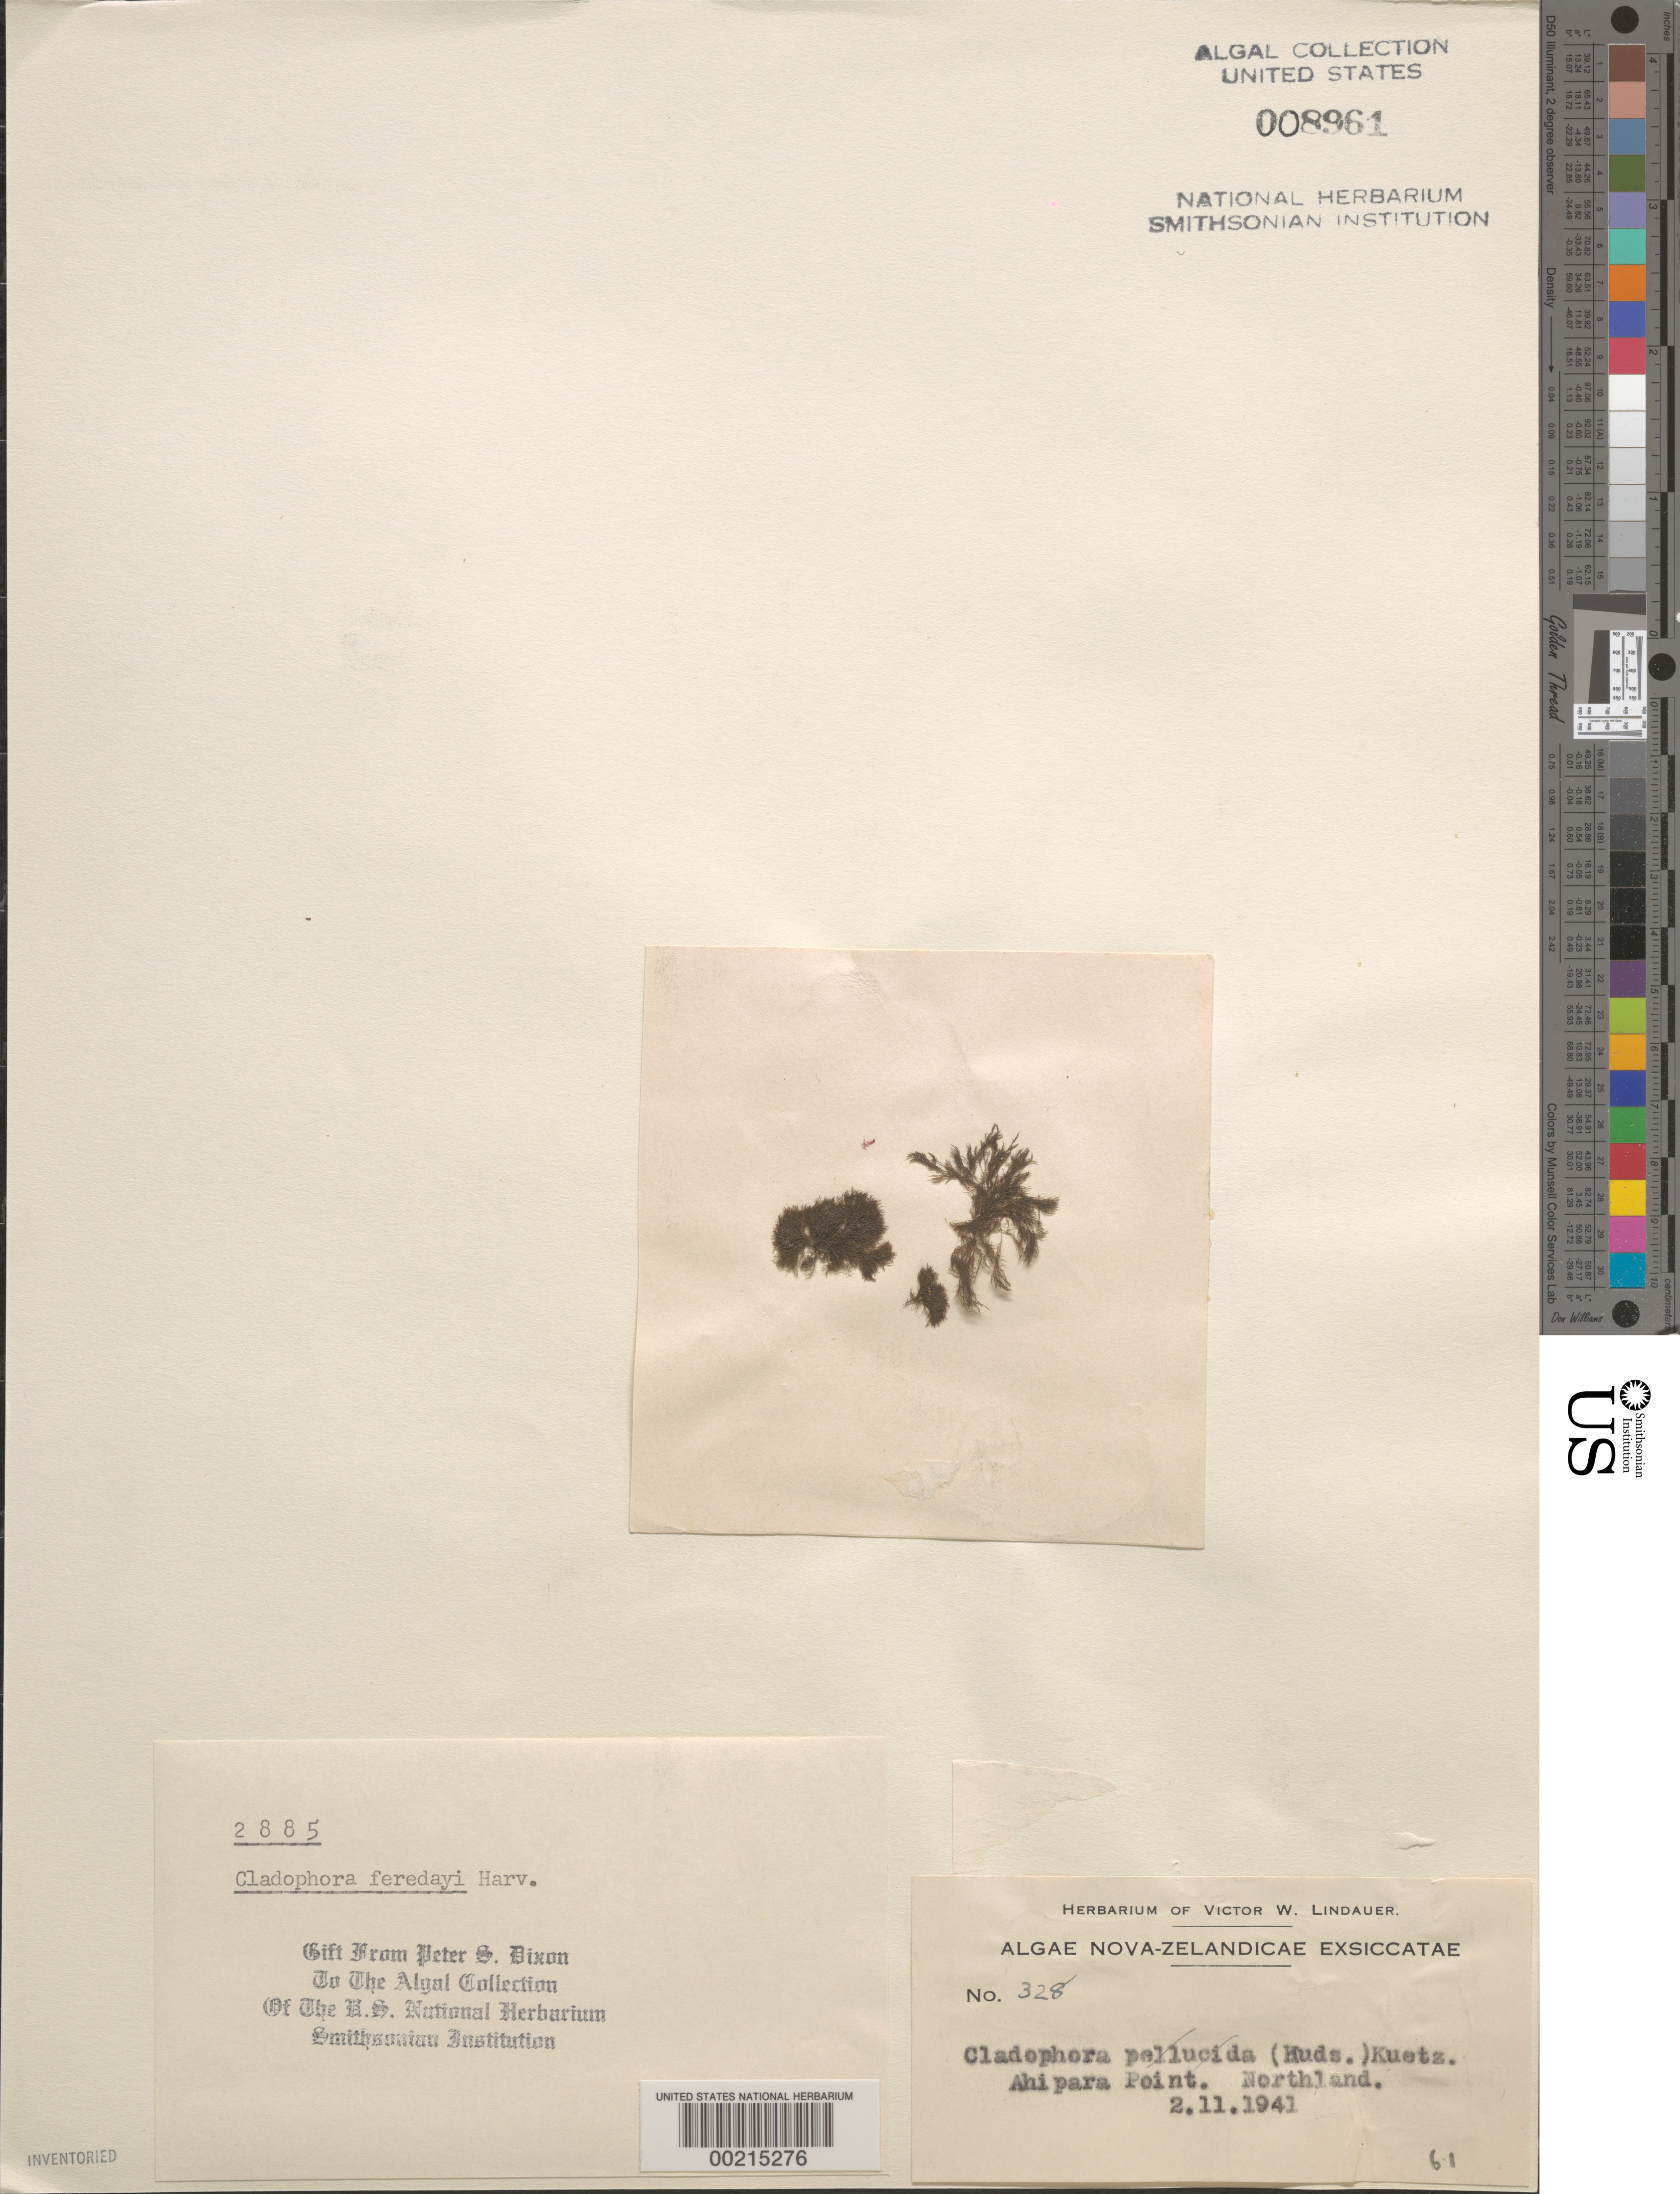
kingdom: Plantae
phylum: Chlorophyta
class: Ulvophyceae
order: Cladophorales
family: Cladophoraceae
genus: Lychaete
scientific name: Lychaete feredayi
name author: (Harvey) M.J. Wynne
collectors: V. Lindauer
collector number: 328 & PSD 2885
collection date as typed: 02 Nov 1941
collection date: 1941-11-02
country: New Zealand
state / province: Northland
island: North Island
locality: Ahipara Point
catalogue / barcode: US 8961